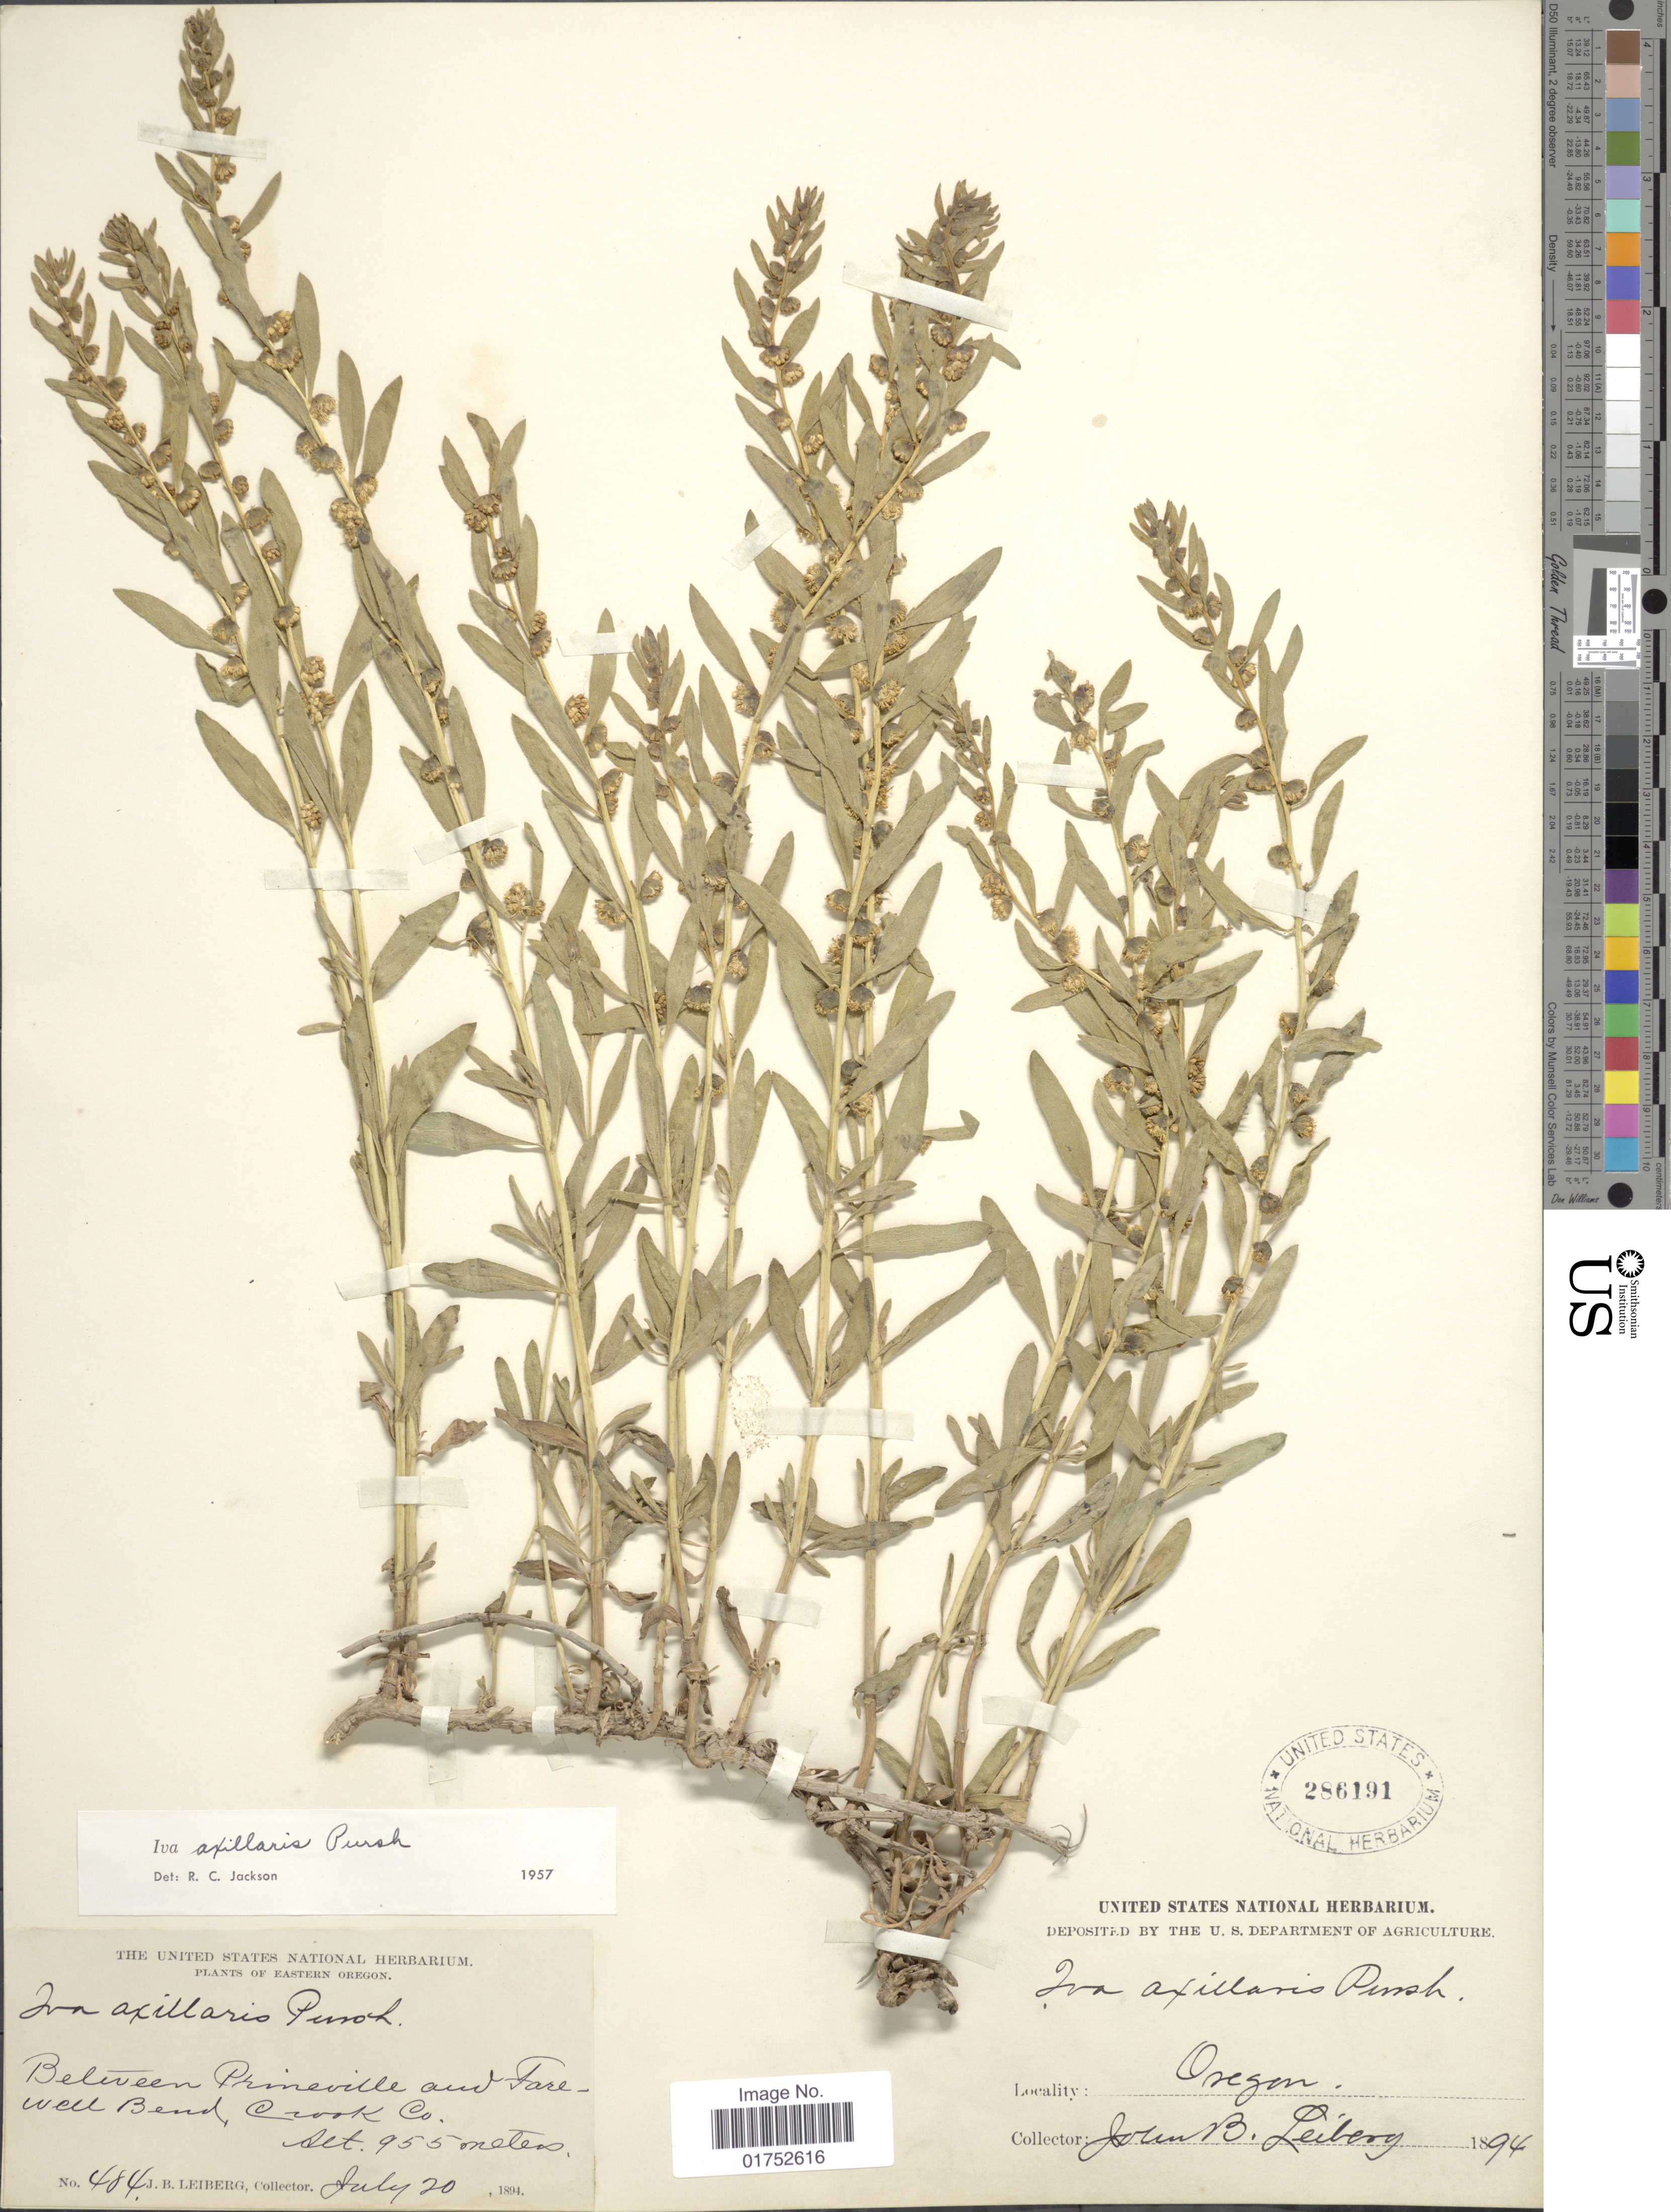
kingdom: Plantae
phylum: Tracheophyta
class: Magnoliopsida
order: Asterales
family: Asteraceae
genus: Iva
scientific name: Iva axillaris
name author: Pursh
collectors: J. B. Leiberg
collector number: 484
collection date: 1894-07-20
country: United States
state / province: Oregon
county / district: Crook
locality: Eastern Oregon, between Prineville and Farewell Bend, Crook Co.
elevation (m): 955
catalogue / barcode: US 286191